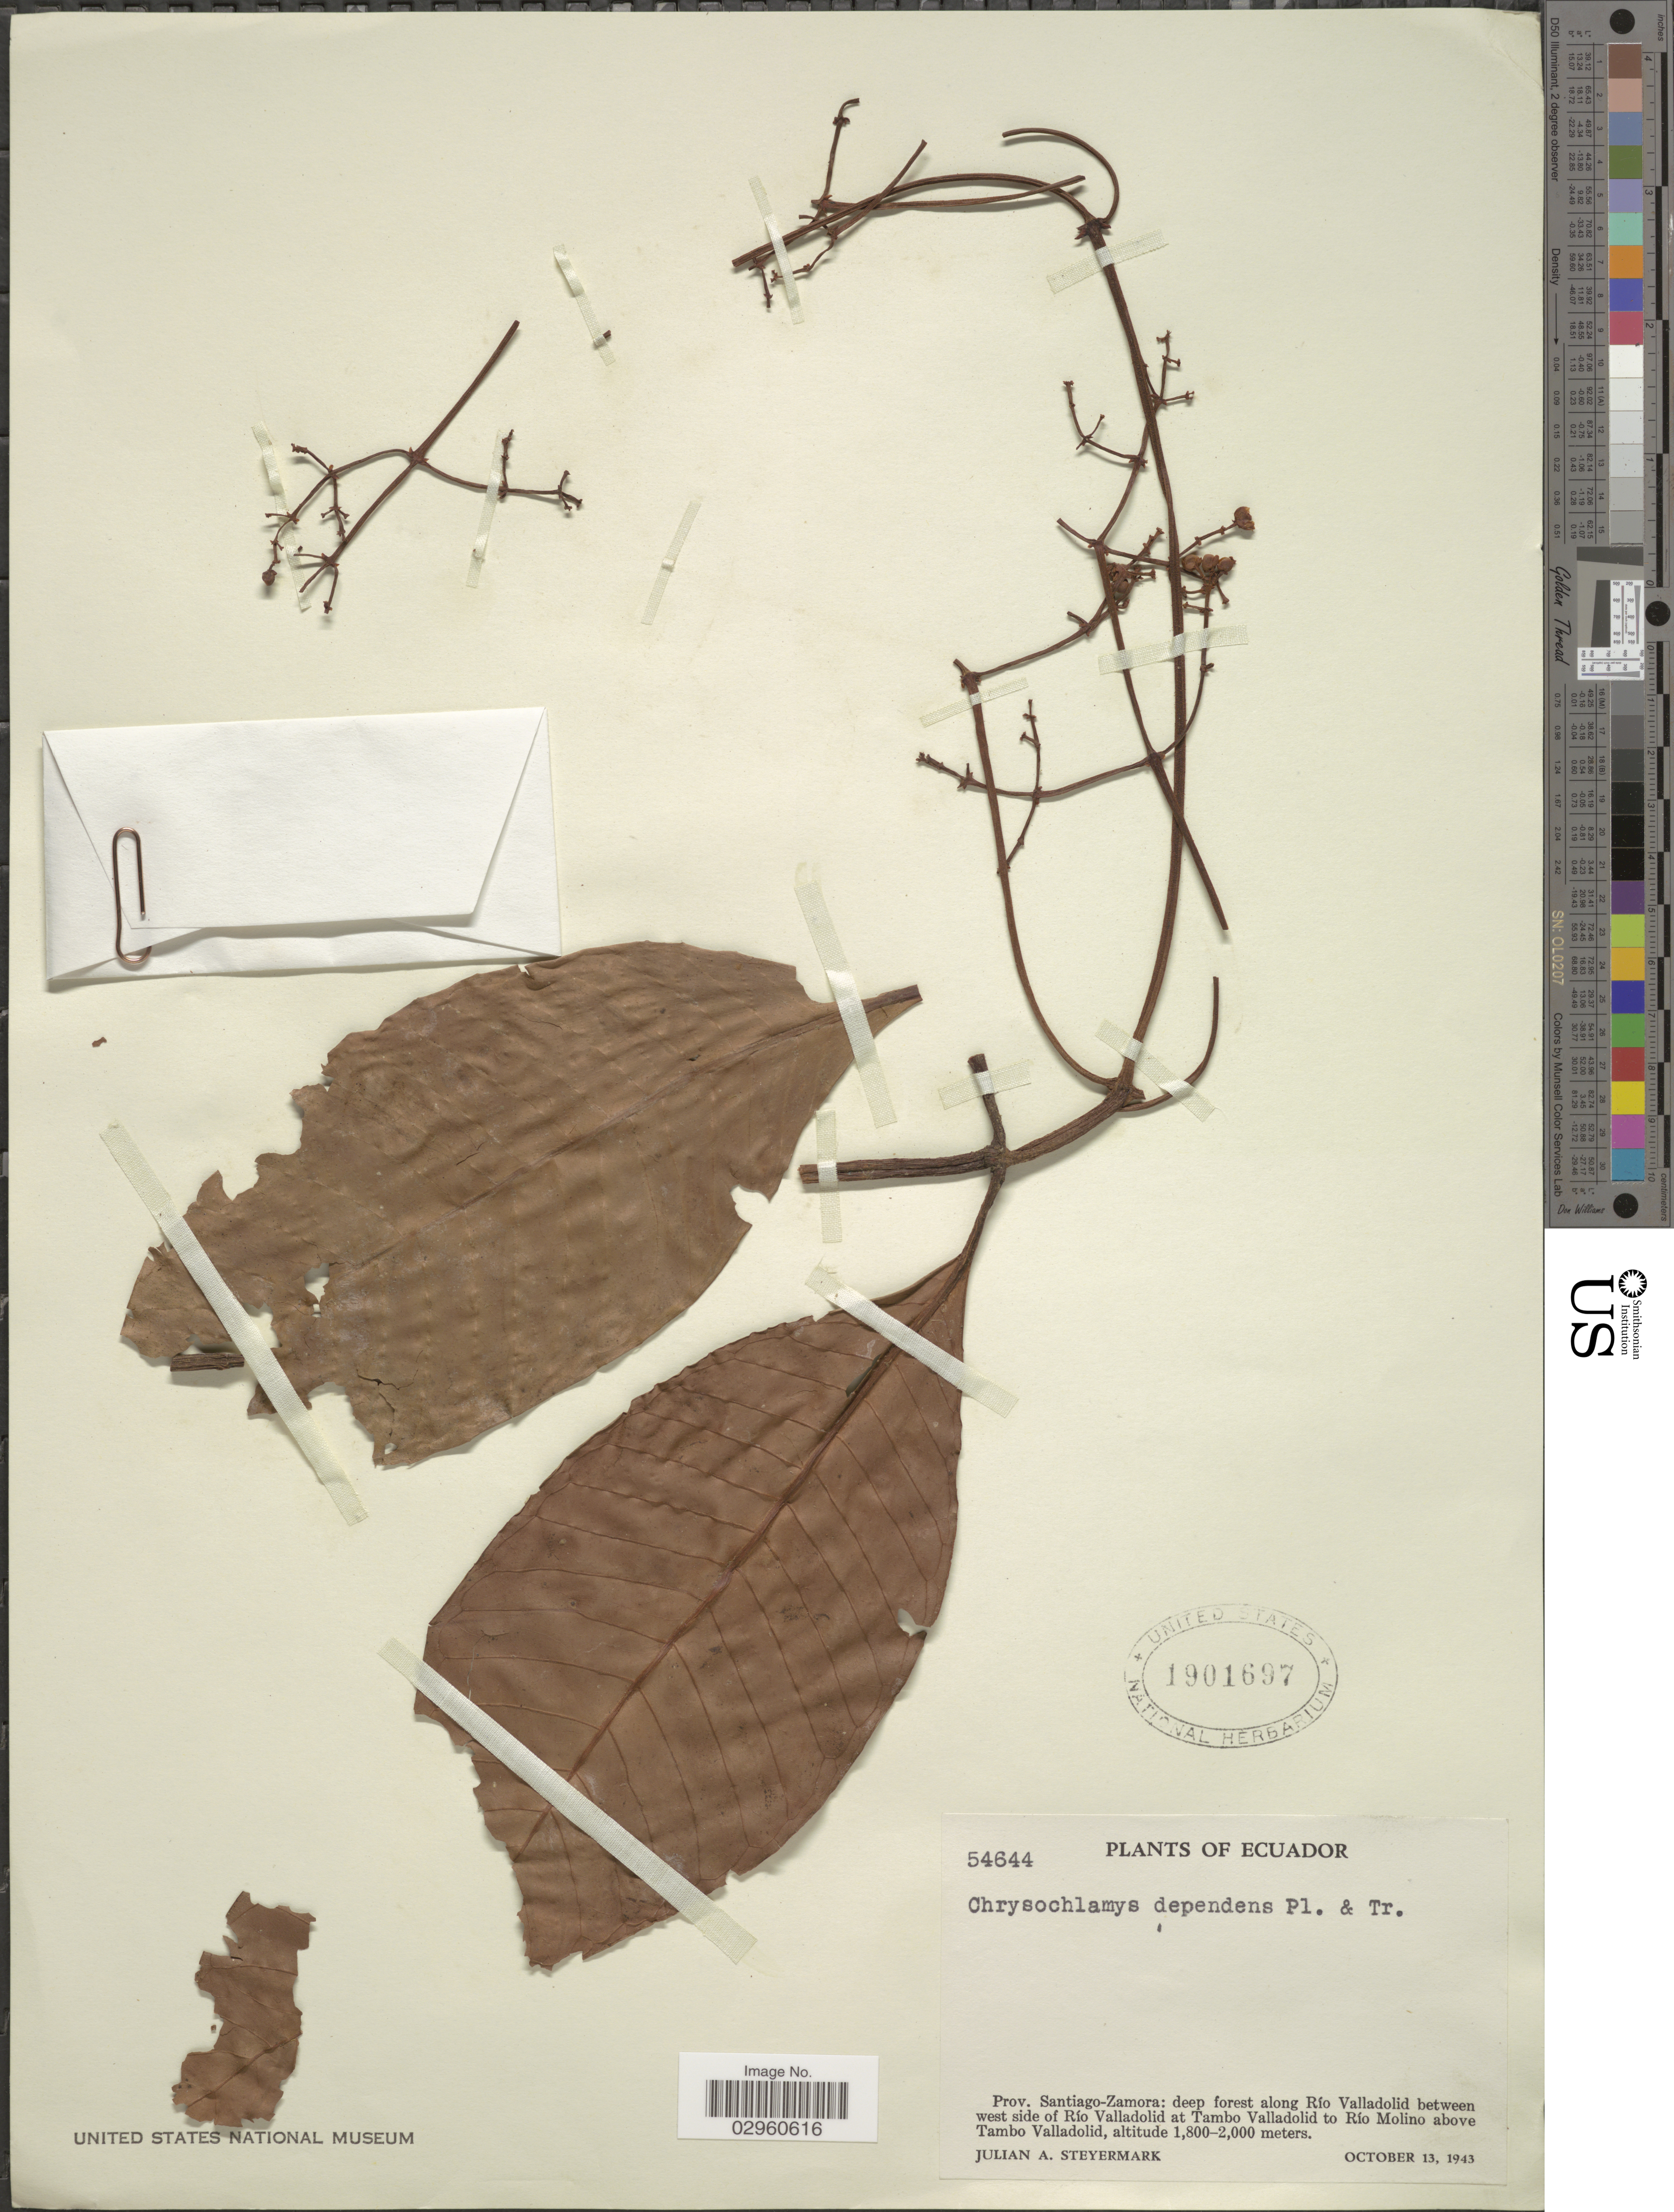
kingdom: Plantae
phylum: Tracheophyta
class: Magnoliopsida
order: Malpighiales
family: Clusiaceae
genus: Chrysochlamys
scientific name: Chrysochlamys dependens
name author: Planch. & Triana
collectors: J. Steyermark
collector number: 54644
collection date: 1943-10-13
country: Ecuador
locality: Prov. Santiago-Zamora: deep forest along Río Valladolid between west side of Río Valladolid at Tambo Valladolid to Río Molino above Tambo Valladolid.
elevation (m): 1800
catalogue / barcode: US 1901697